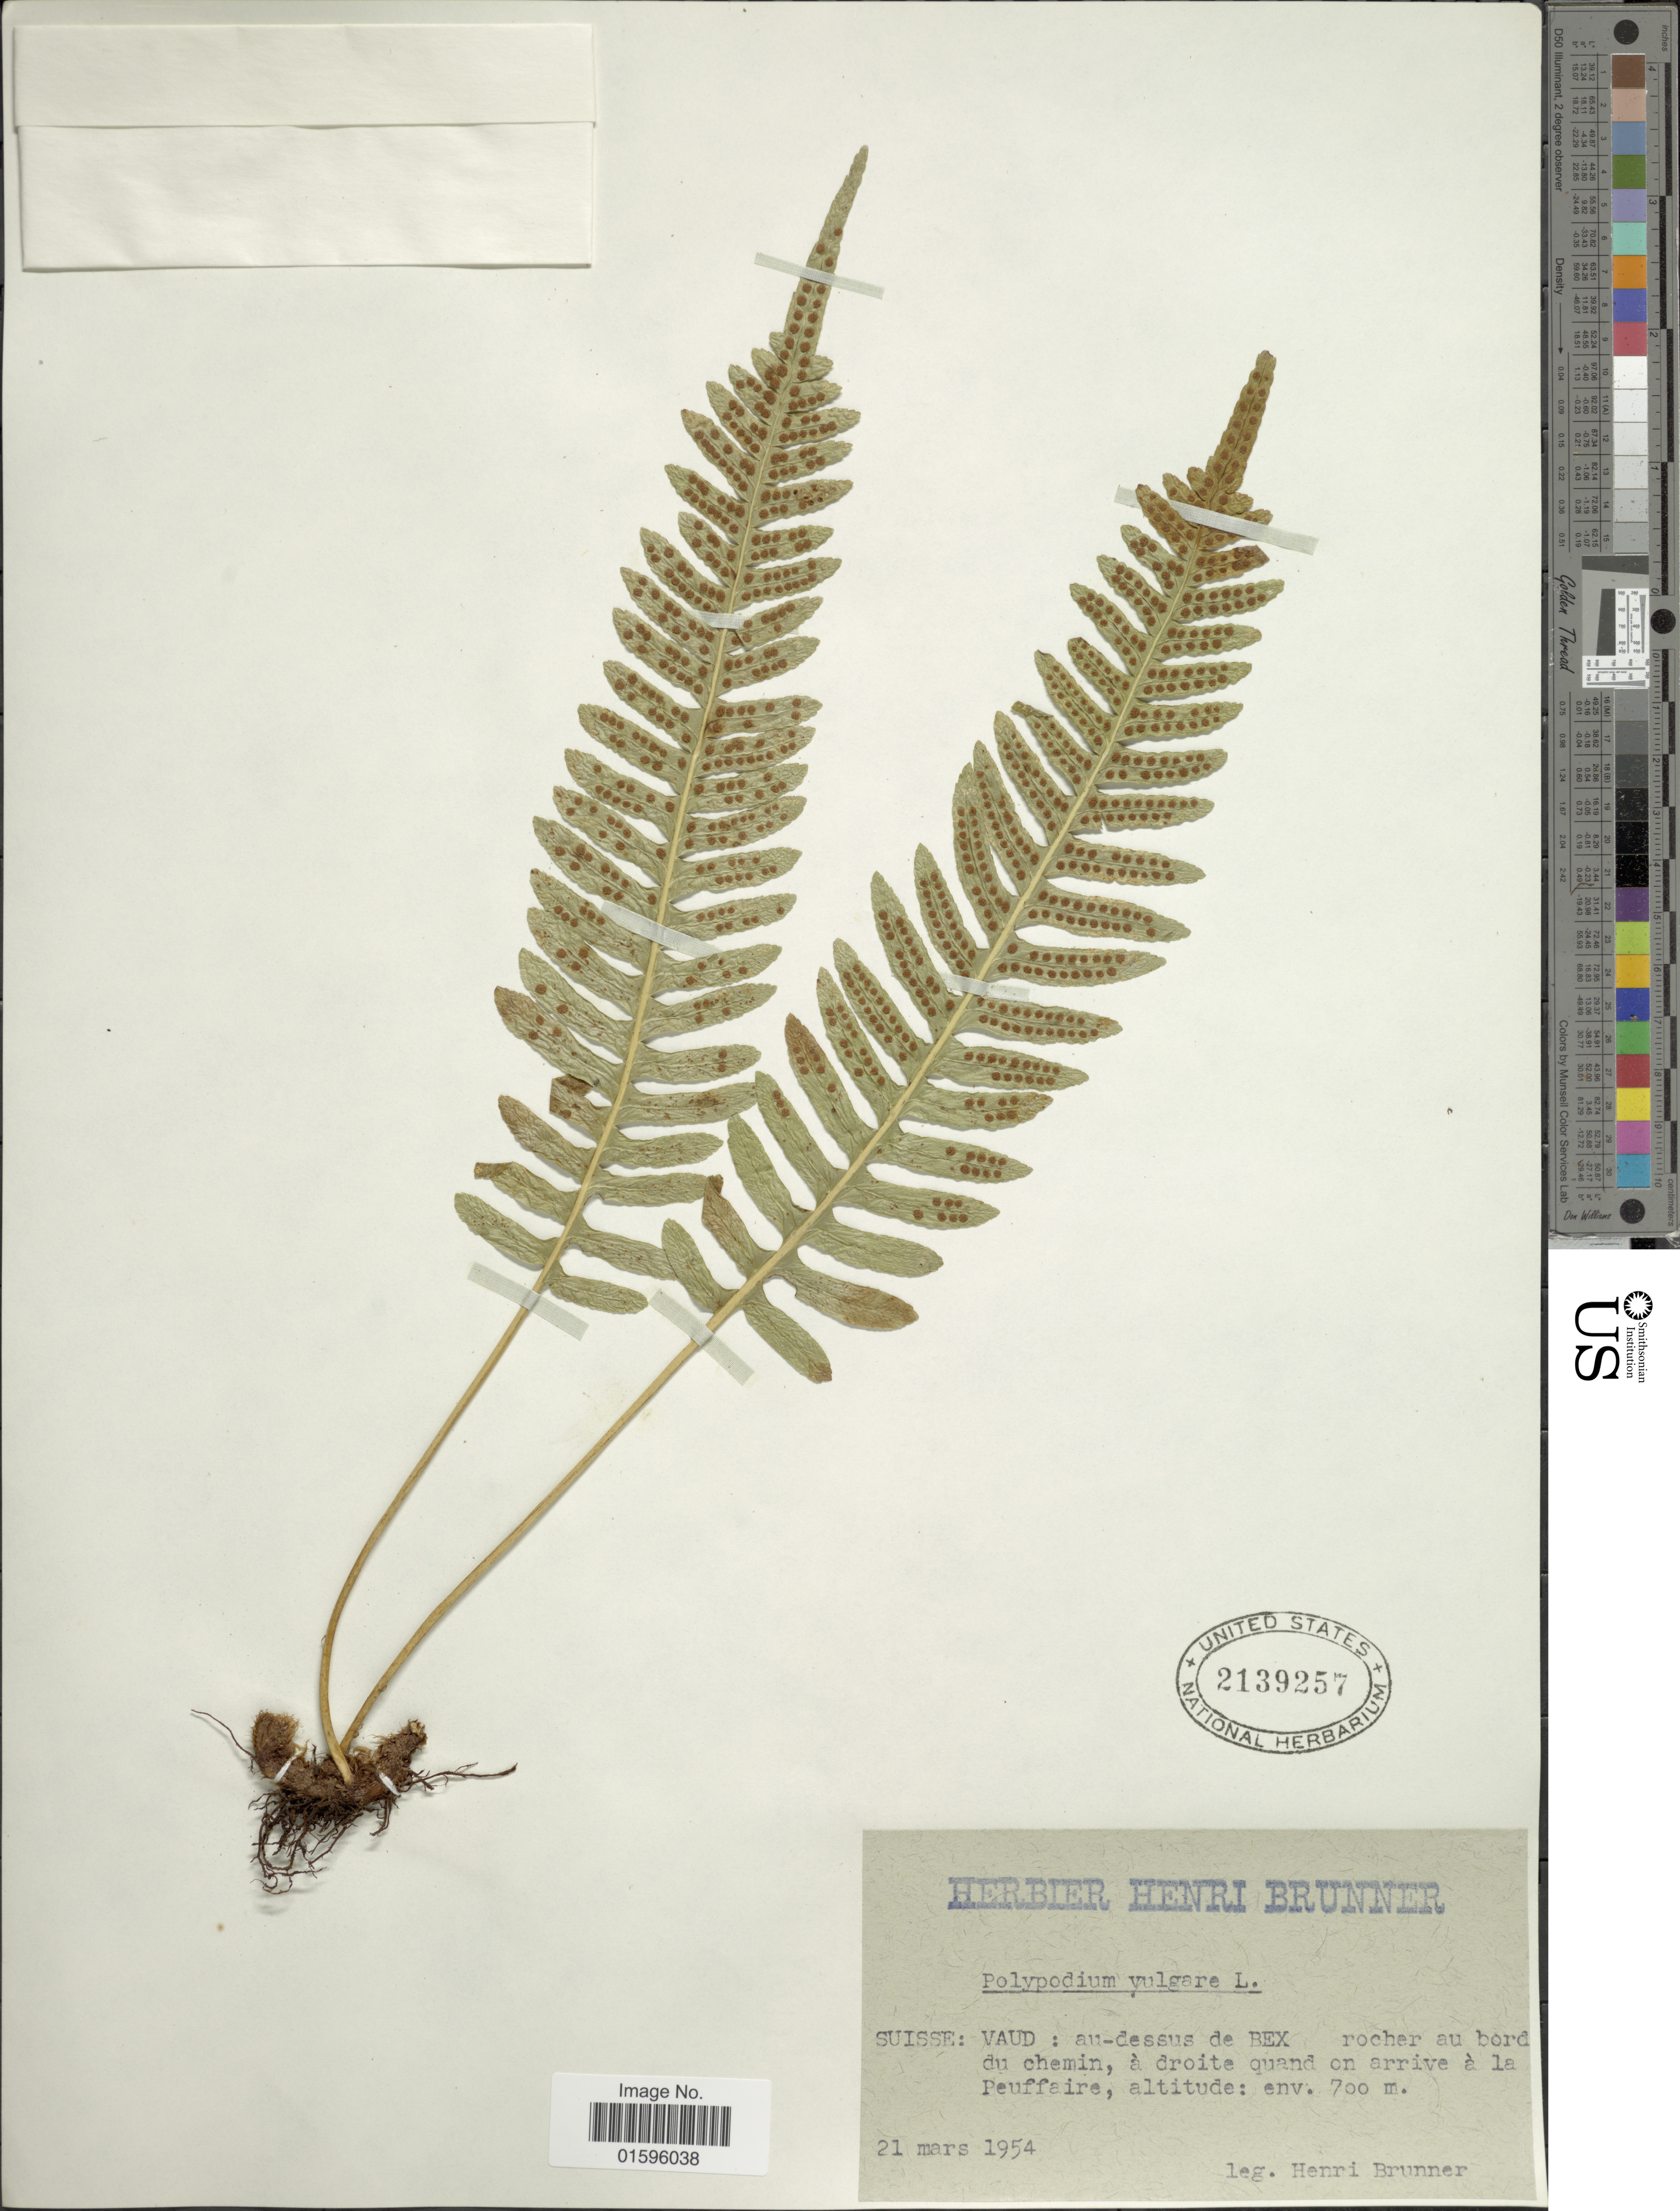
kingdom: Plantae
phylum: Tracheophyta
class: Polypodiopsida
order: Polypodiales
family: Polypodiaceae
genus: Polypodium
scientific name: Polypodium vulgare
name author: L.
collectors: H. Brunner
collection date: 1954-03-21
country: Switzerland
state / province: Vaud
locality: Suisse: Vaud: au-dessus de Bex, on arrive a la Peuffaire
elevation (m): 700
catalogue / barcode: US 2139257